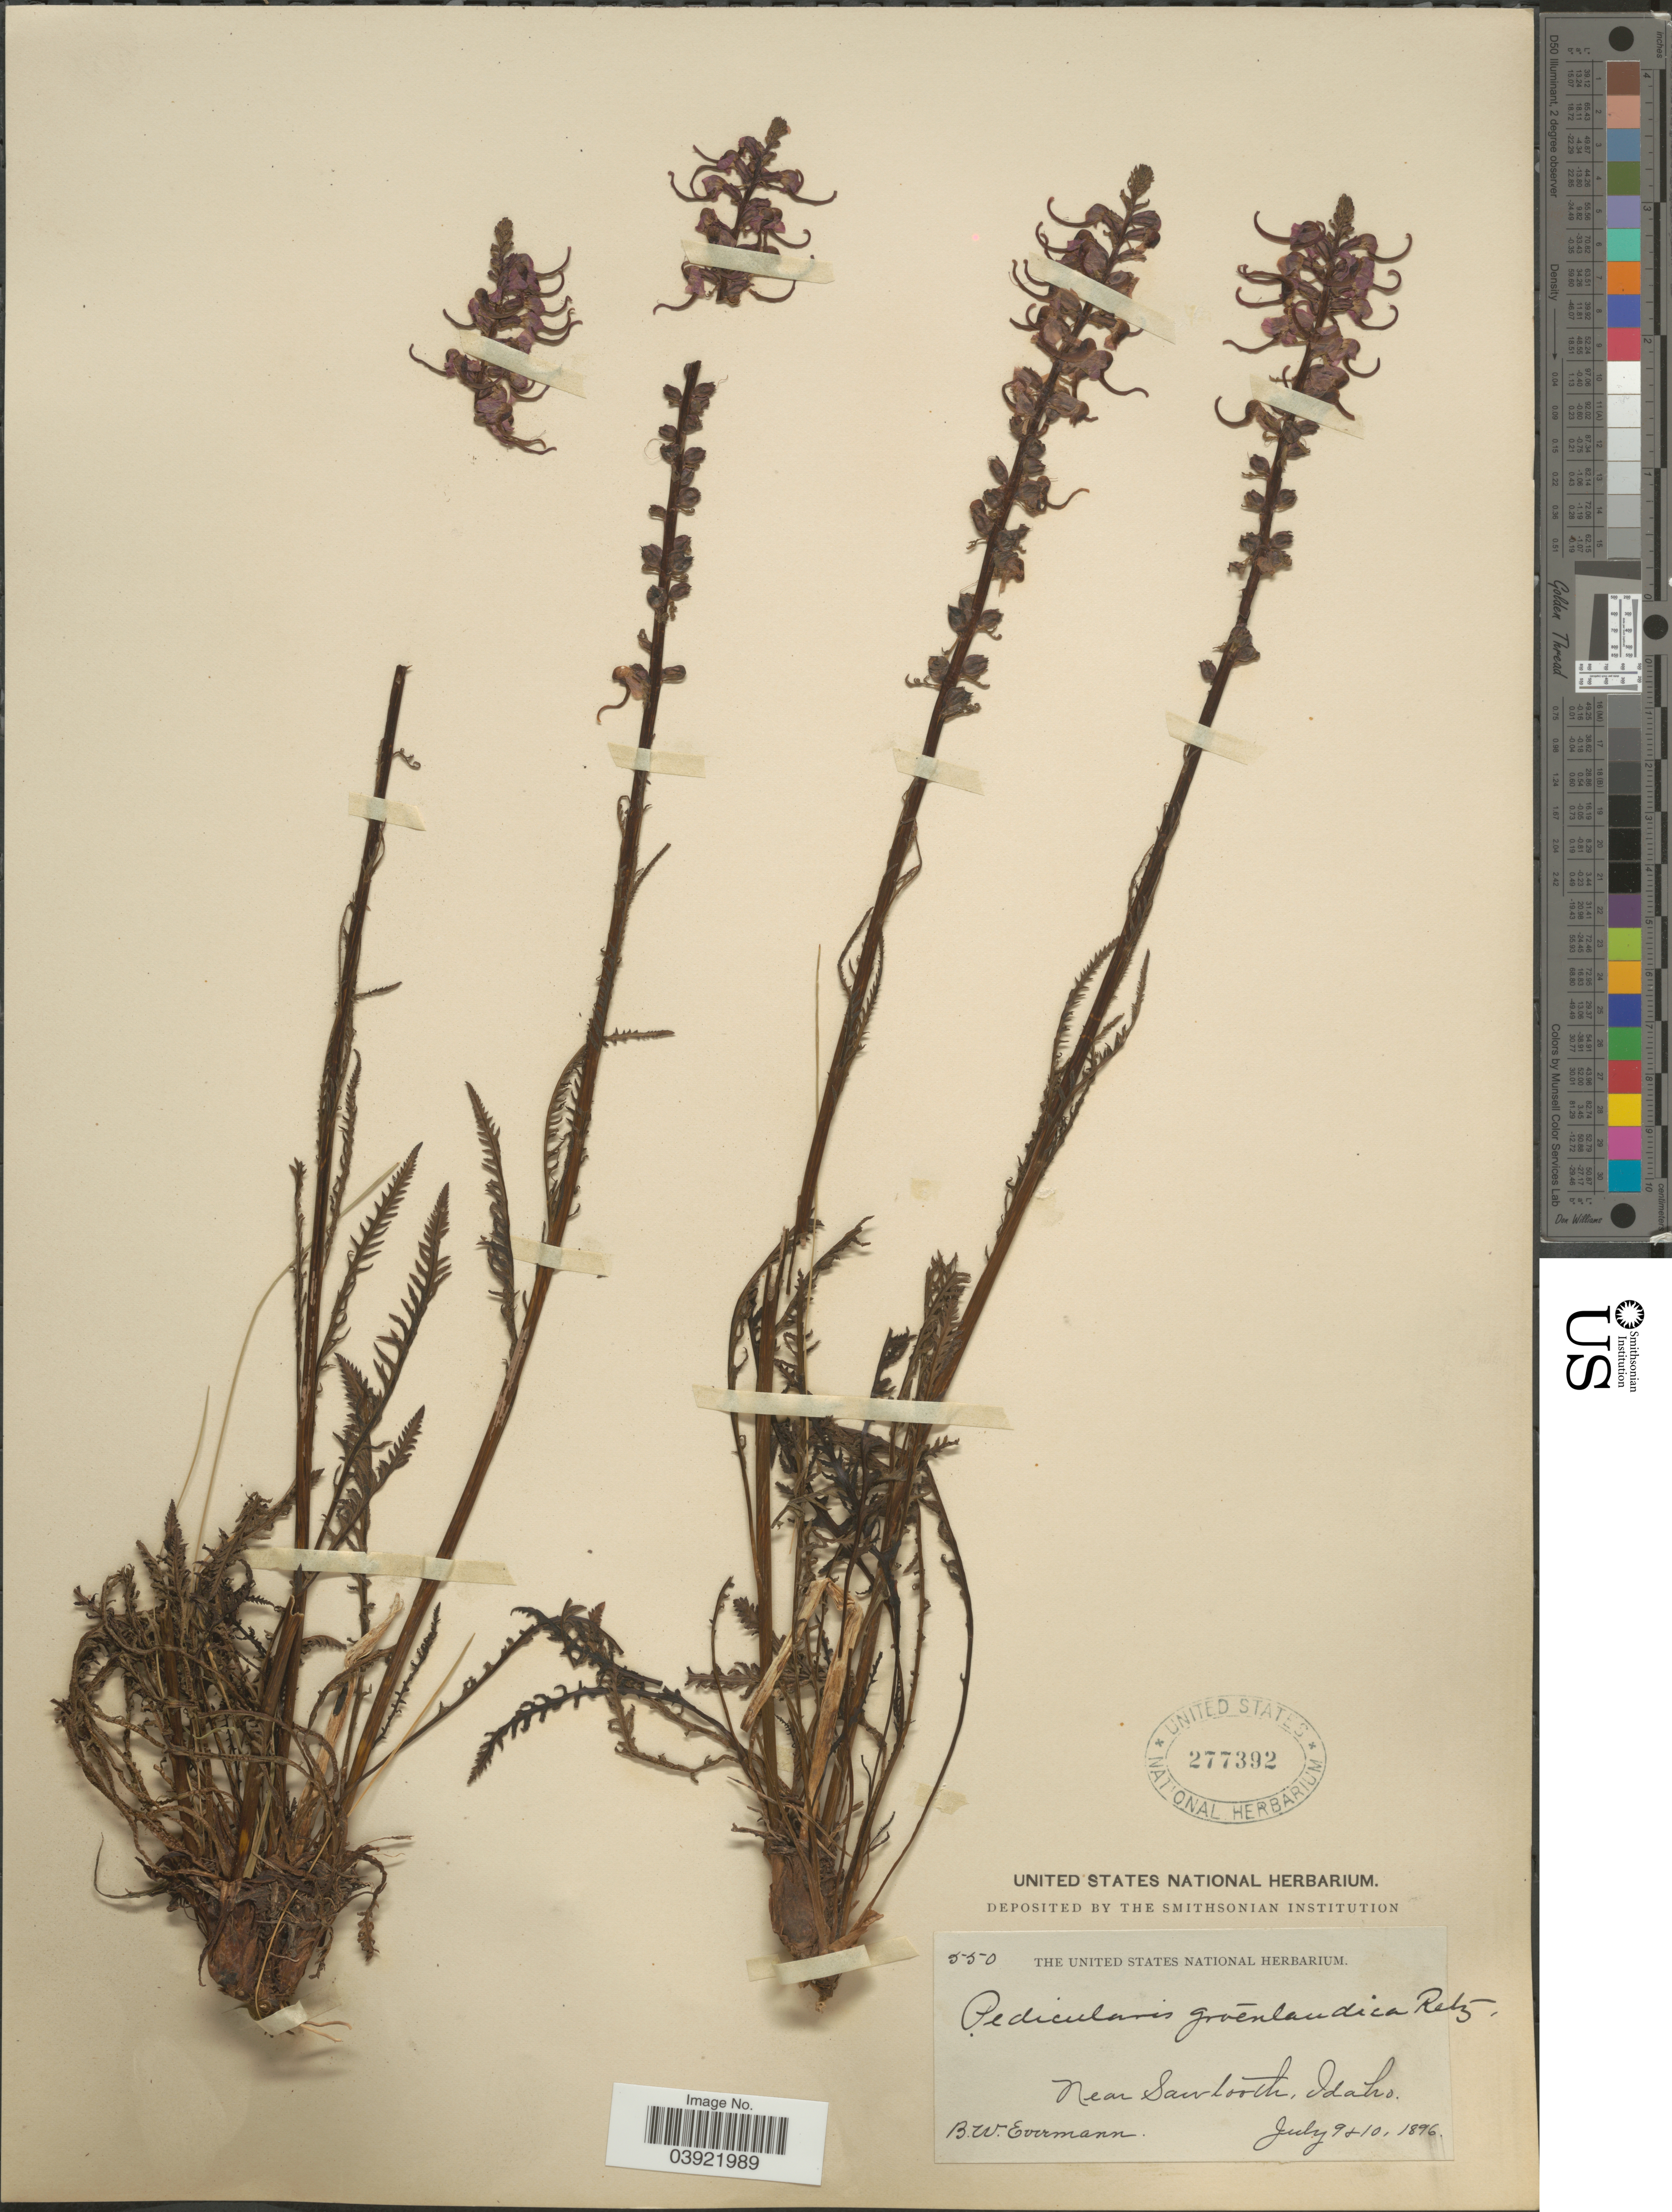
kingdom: Plantae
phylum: Tracheophyta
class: Magnoliopsida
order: Lamiales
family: Orobanchaceae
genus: Pedicularis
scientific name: Pedicularis groenlandica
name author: Retz.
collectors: B. W. Evermann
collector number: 550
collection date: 1896-07-09/1896-07-10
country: United States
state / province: Idaho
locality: Near Sawtooth.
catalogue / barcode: US 277392